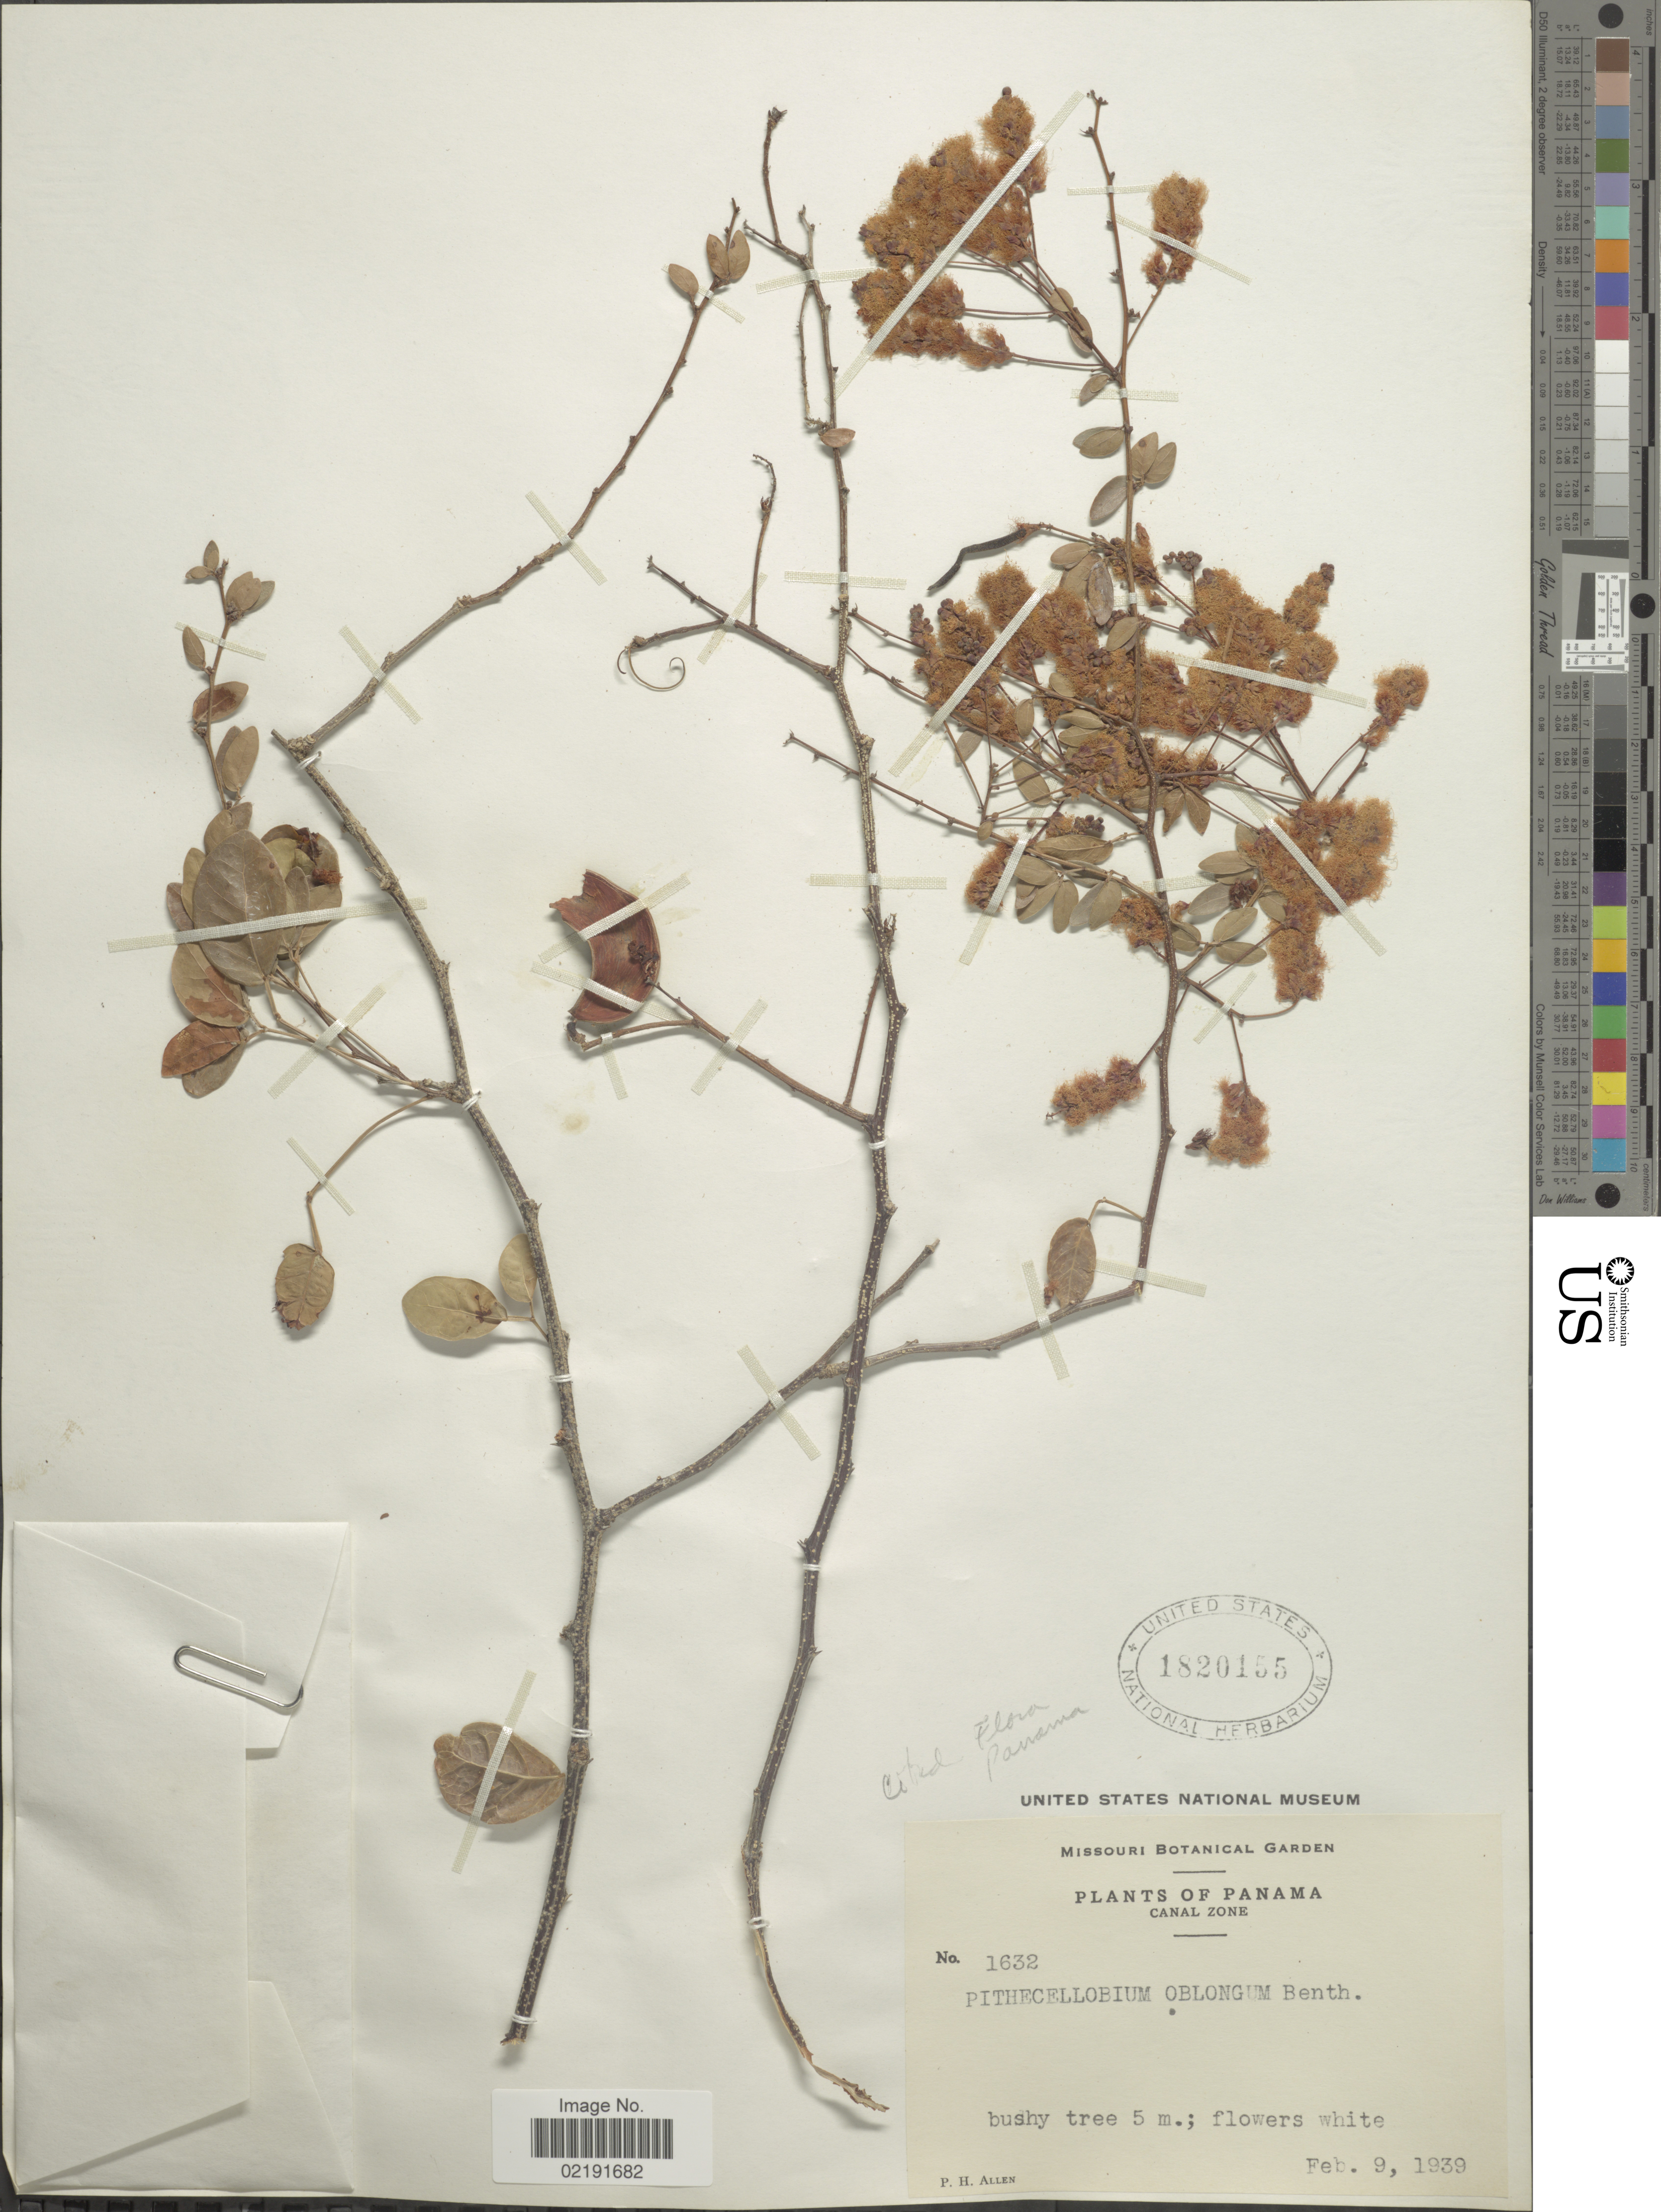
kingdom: Plantae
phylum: Tracheophyta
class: Magnoliopsida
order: Fabales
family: Fabaceae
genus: Pithecellobium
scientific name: Pithecellobium oblongum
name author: Benth.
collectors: P. H. Allen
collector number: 1632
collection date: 1939-02-09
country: Panama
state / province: Colón / Panamá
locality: Canal Zone.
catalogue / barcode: US 1820155